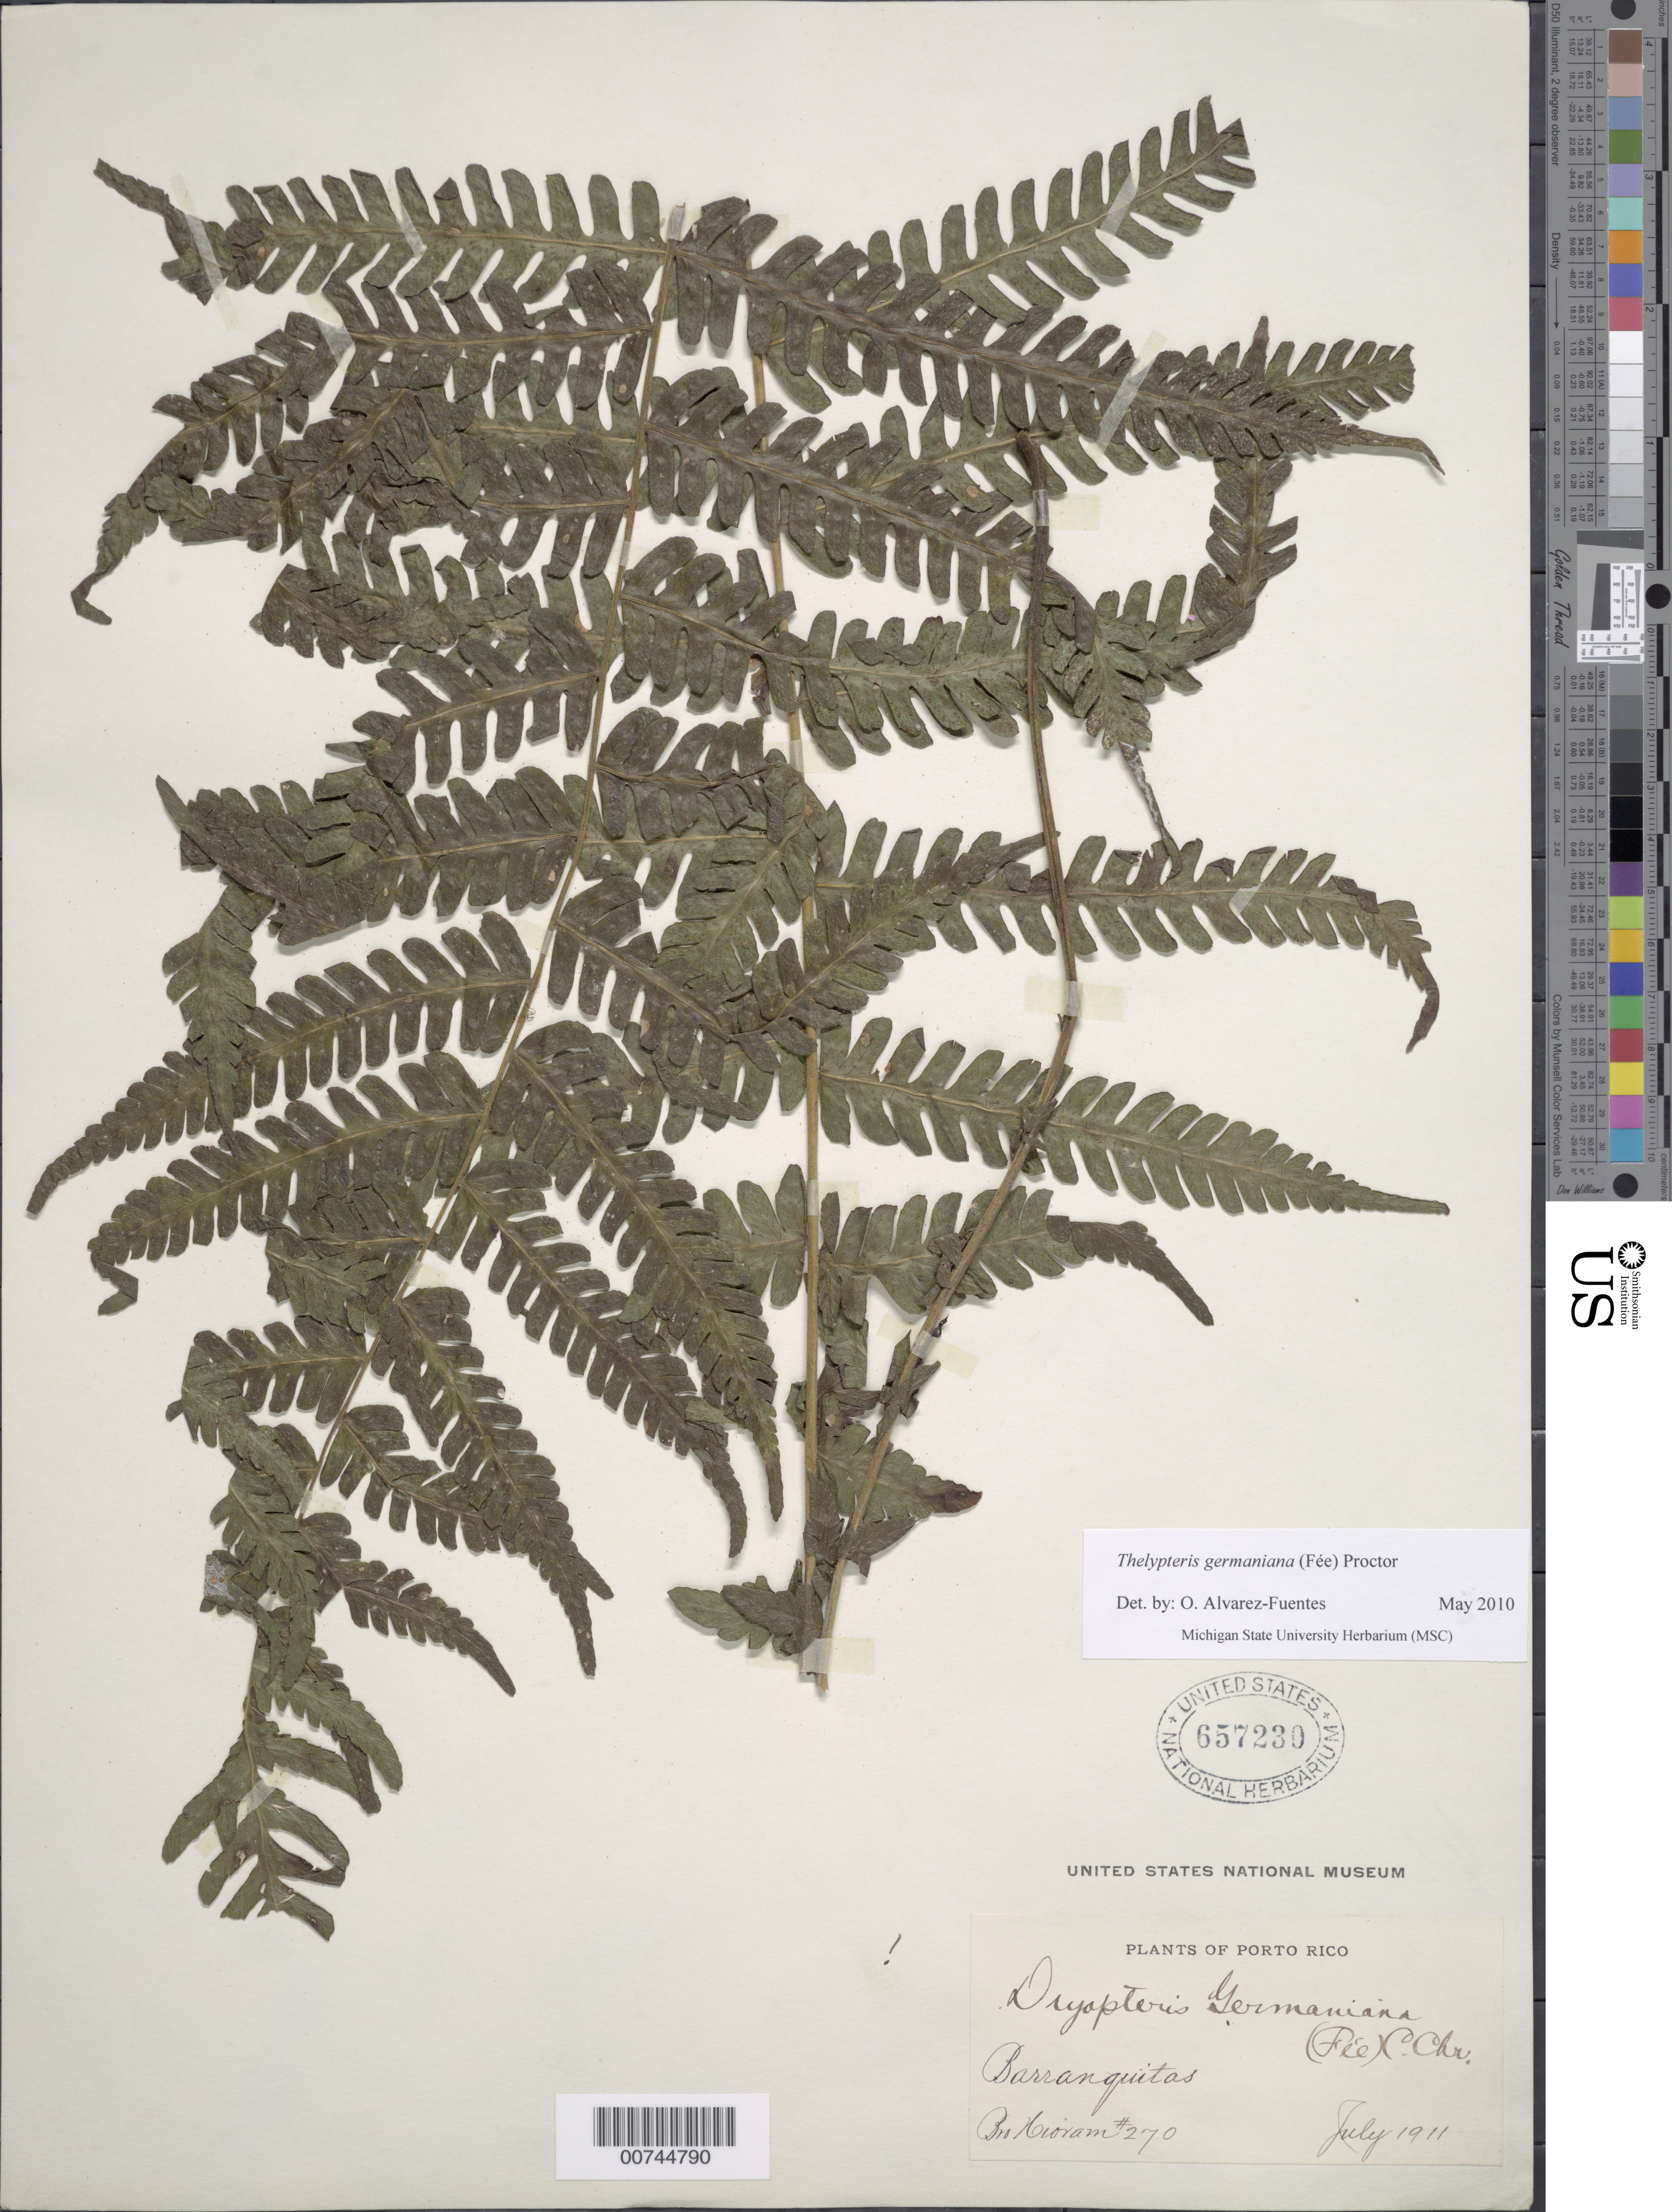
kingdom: Plantae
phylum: Tracheophyta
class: Polypodiopsida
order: Polypodiales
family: Thelypteridaceae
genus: Amauropelta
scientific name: Amauropelta germaniana (Fée) comb. nov., ined. 2015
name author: (Fée)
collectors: Bro. Hioram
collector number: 270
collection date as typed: Jul 1911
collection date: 1911-07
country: Puerto Rico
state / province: Barranquitas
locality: Barranquitas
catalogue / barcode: US 657230